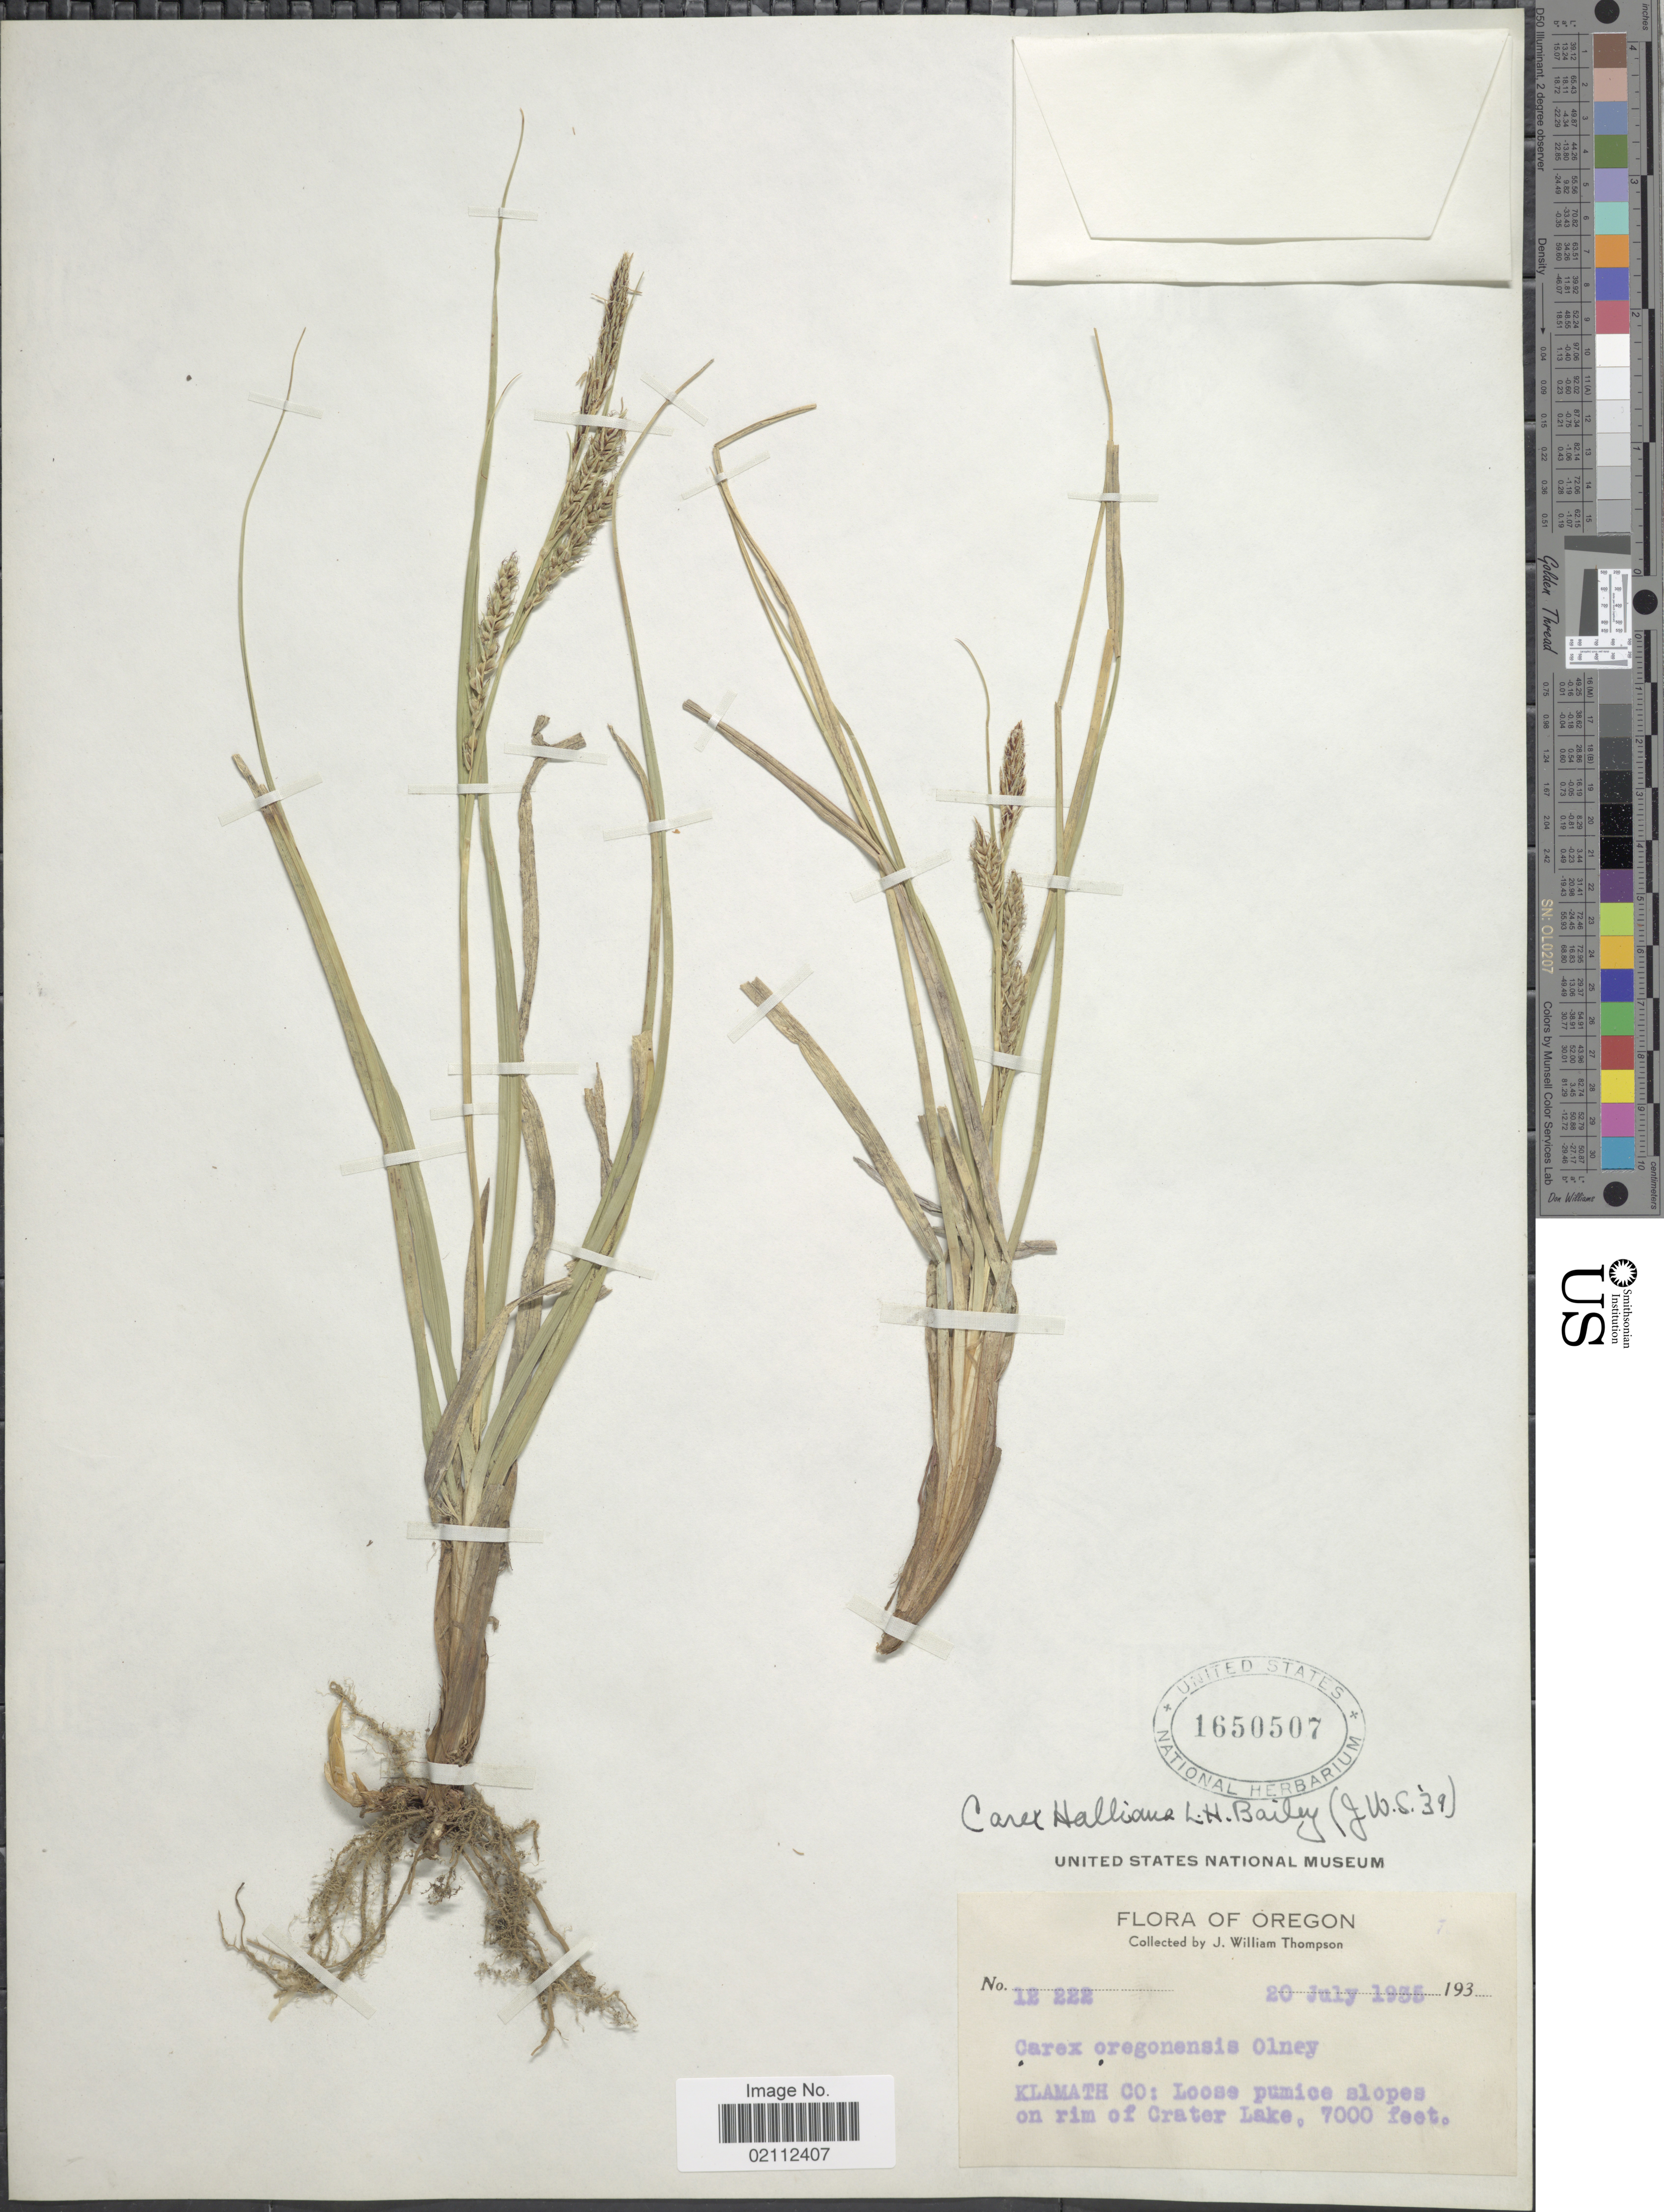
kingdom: Plantae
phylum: Tracheophyta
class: Liliopsida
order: Poales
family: Cyperaceae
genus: Carex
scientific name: Carex halliana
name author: L.H. Bailey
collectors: J. W. Thompson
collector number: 12222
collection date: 1935-07-20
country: United States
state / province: Oregon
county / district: Klamath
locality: Klamath Co: on rim of Crater Lake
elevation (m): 2134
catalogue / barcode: US 1650507